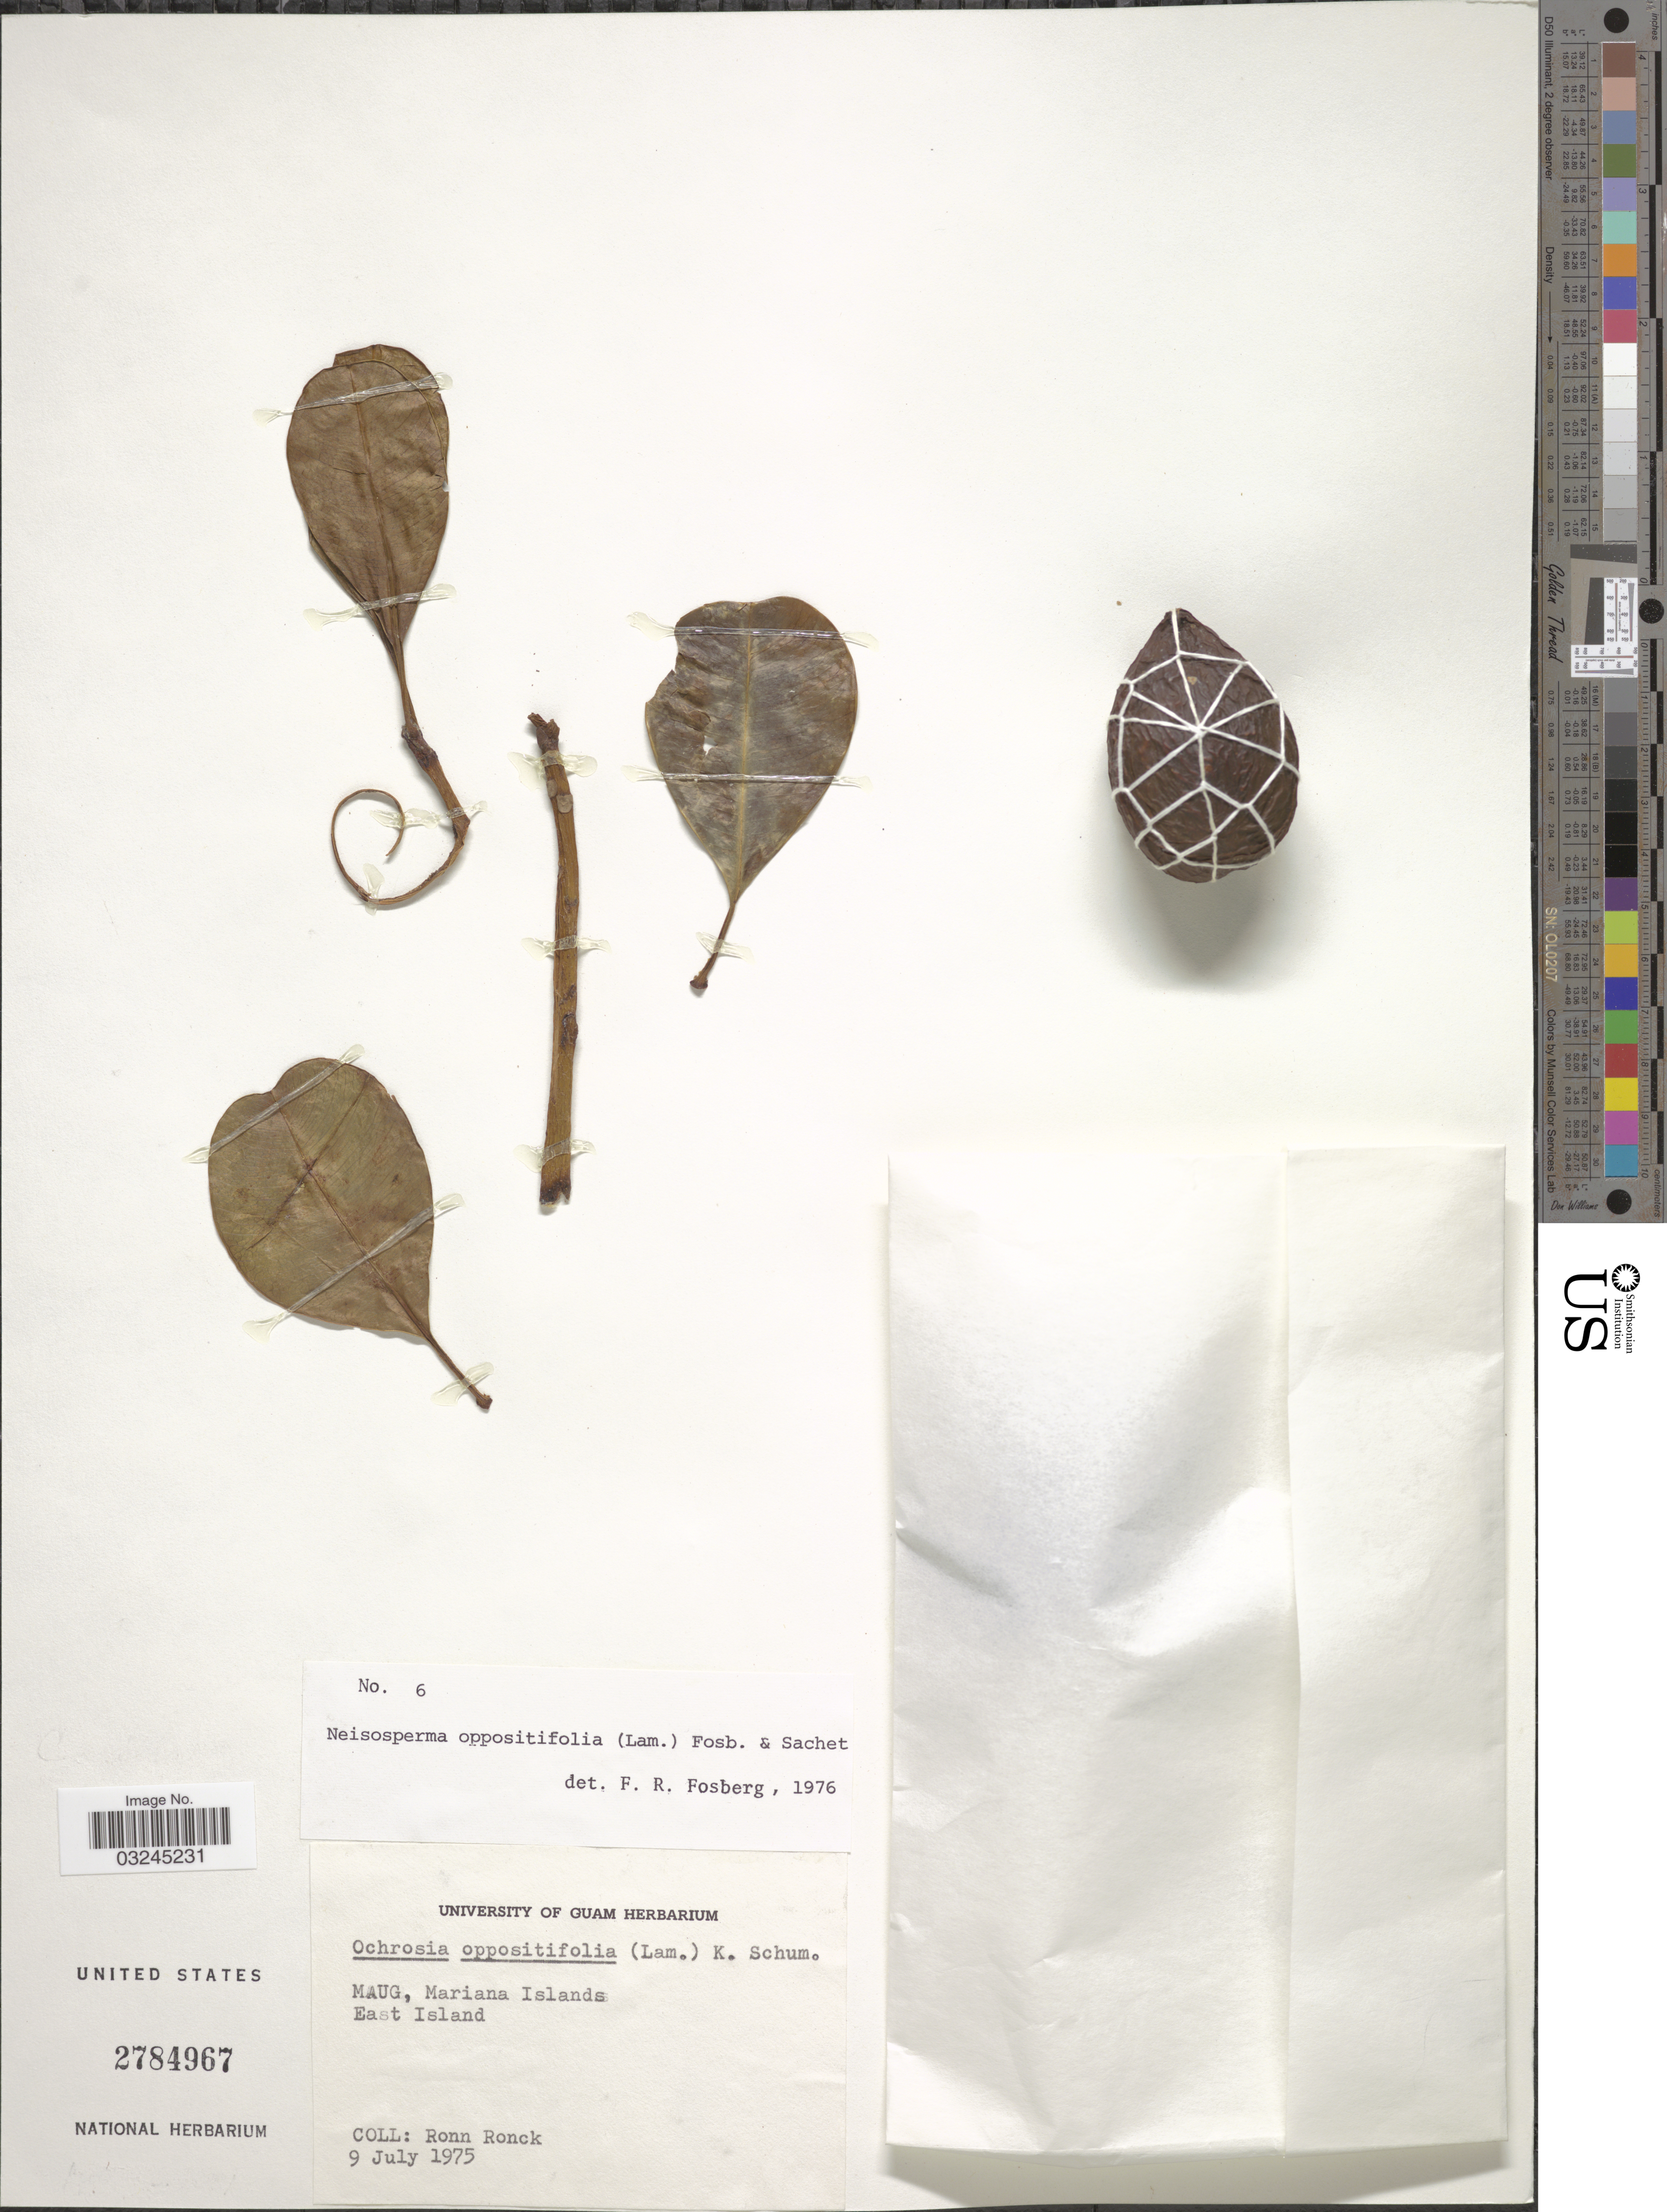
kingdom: Plantae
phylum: Tracheophyta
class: Magnoliopsida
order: Gentianales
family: Apocynaceae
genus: Ochrosia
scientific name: Ochrosia oppositifolia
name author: (Lam.) K. Schum.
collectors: R. Ronck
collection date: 1975-07-09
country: Northern Mariana Islands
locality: Maug, Mariana Islands. East Island.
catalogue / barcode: US 2784967